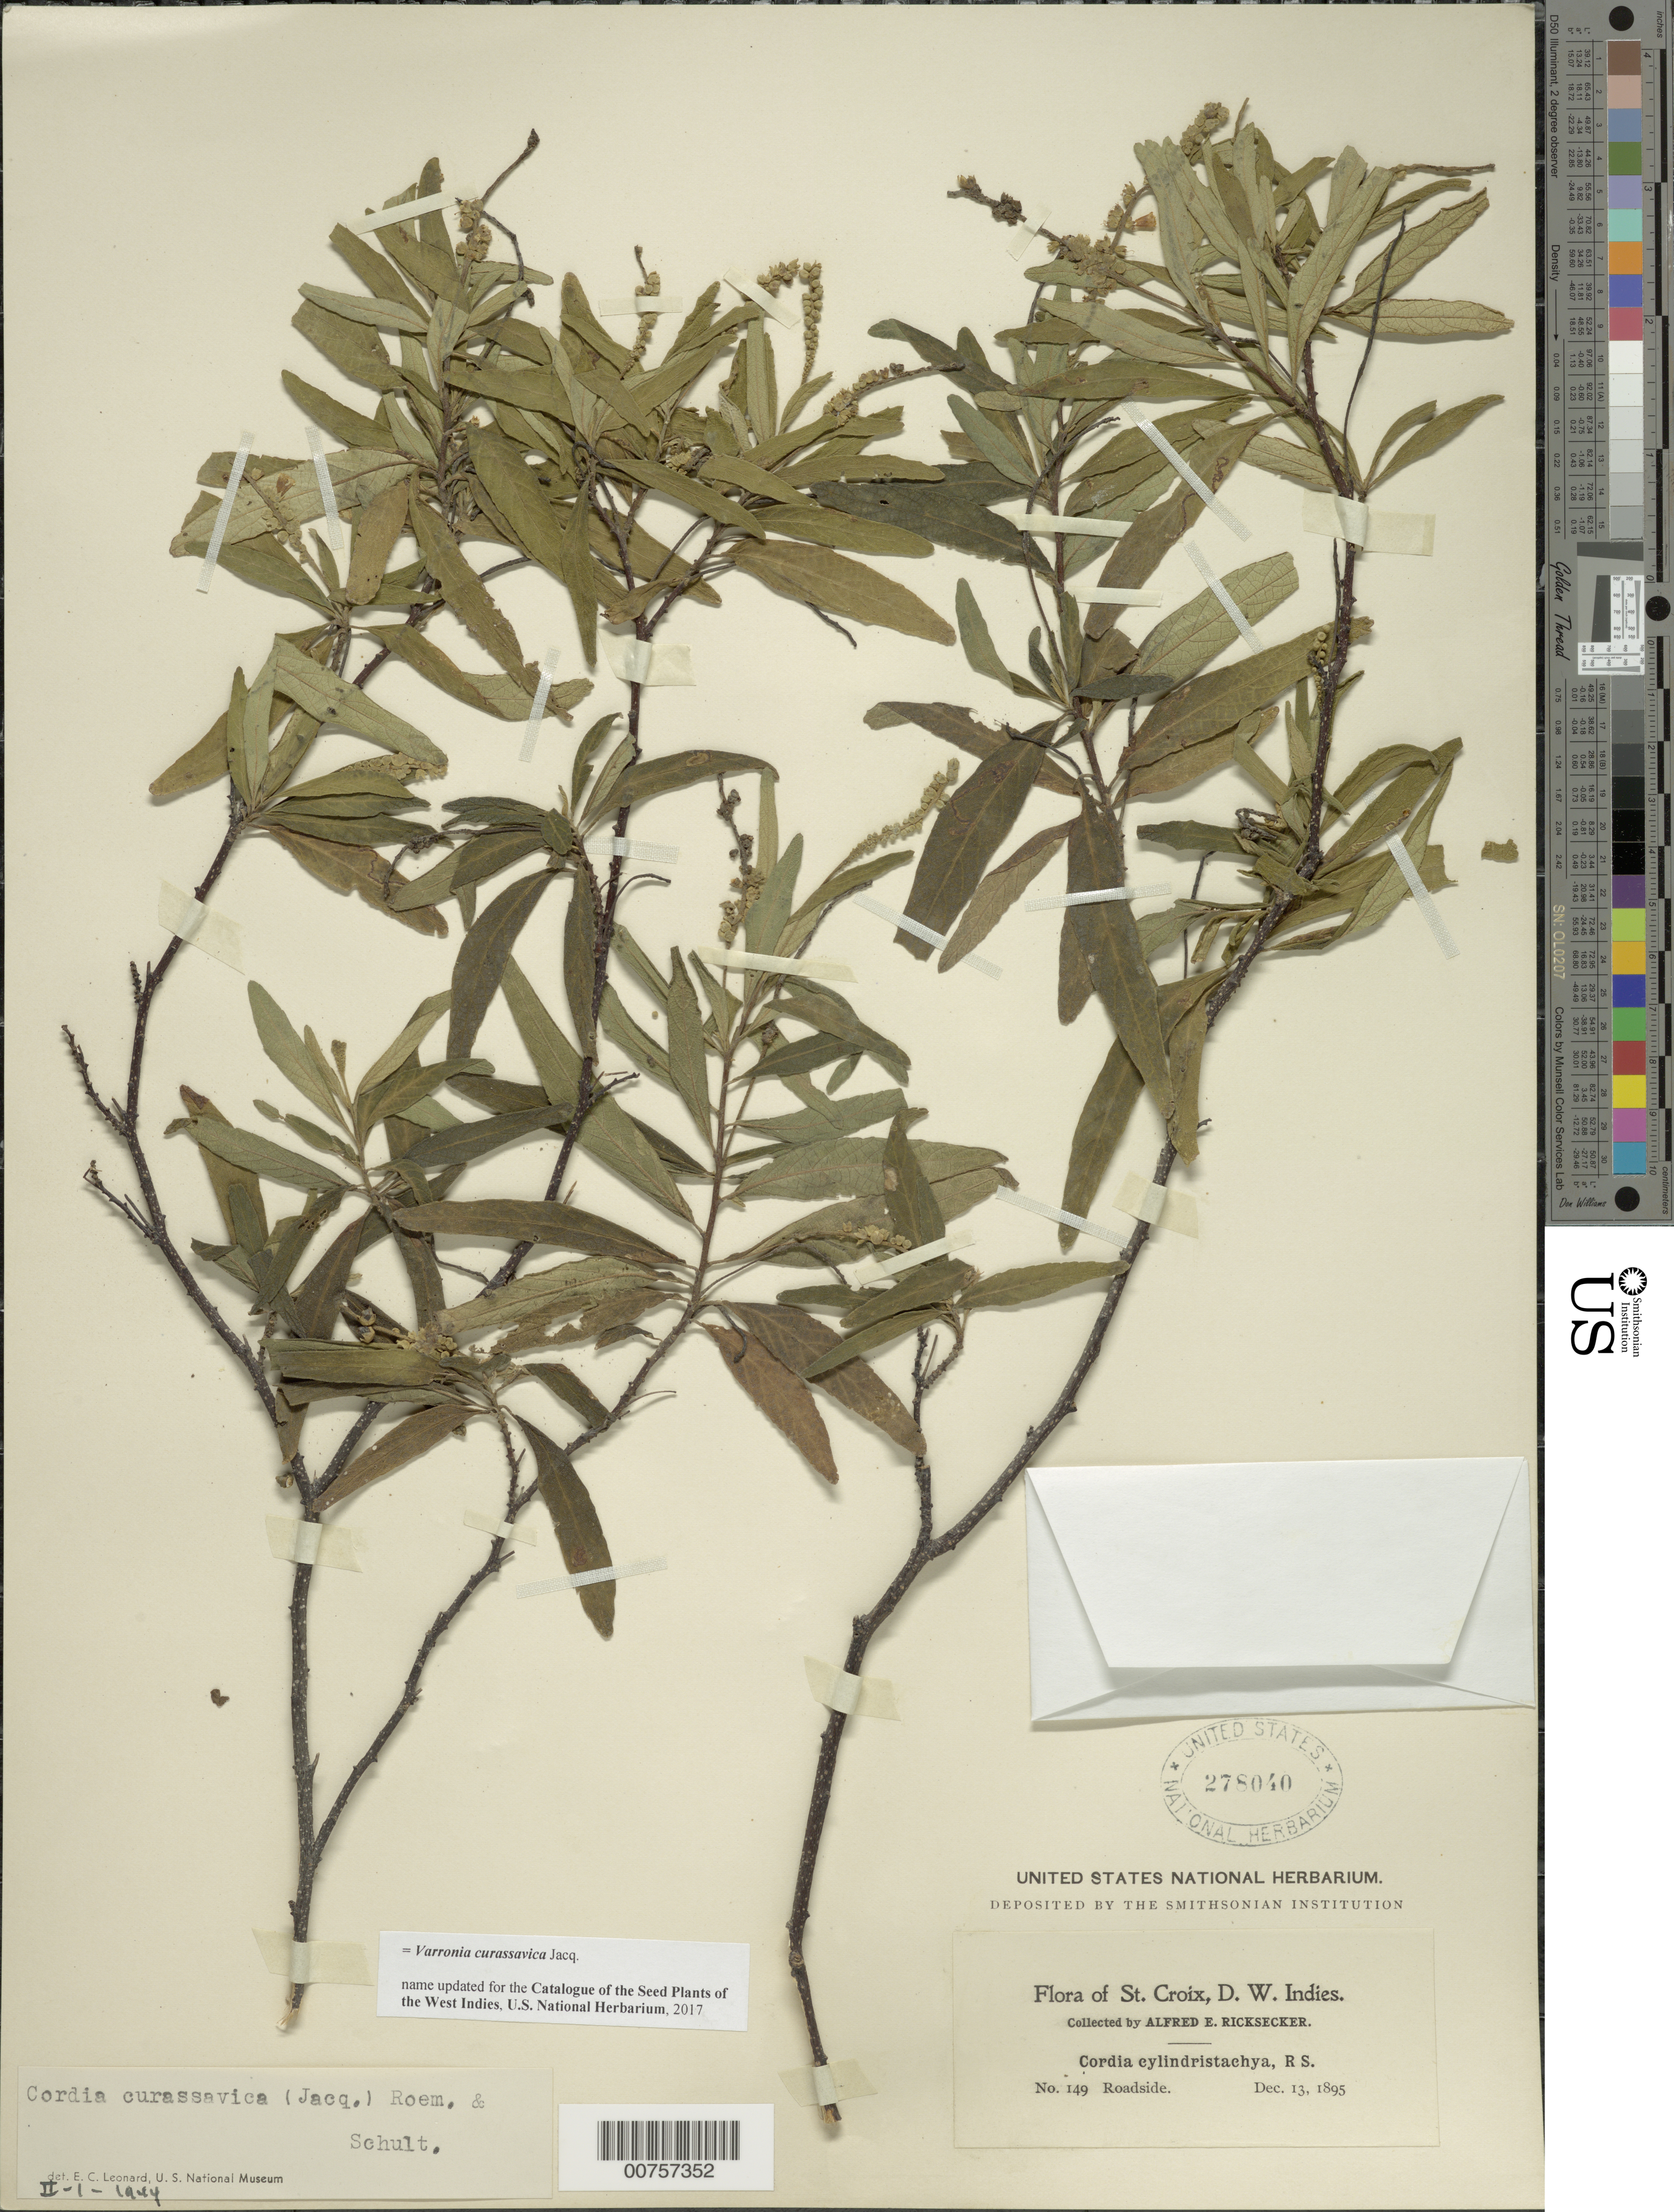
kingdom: Plantae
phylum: Tracheophyta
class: Magnoliopsida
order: Boraginales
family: Cordiaceae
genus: Varronia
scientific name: Varronia curassavica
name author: Jacq.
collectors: A. E. Ricksecker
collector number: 149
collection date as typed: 13 Dec 1895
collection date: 1895-12-13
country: U.S. Virgin Islands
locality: Roadside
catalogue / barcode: US 278040